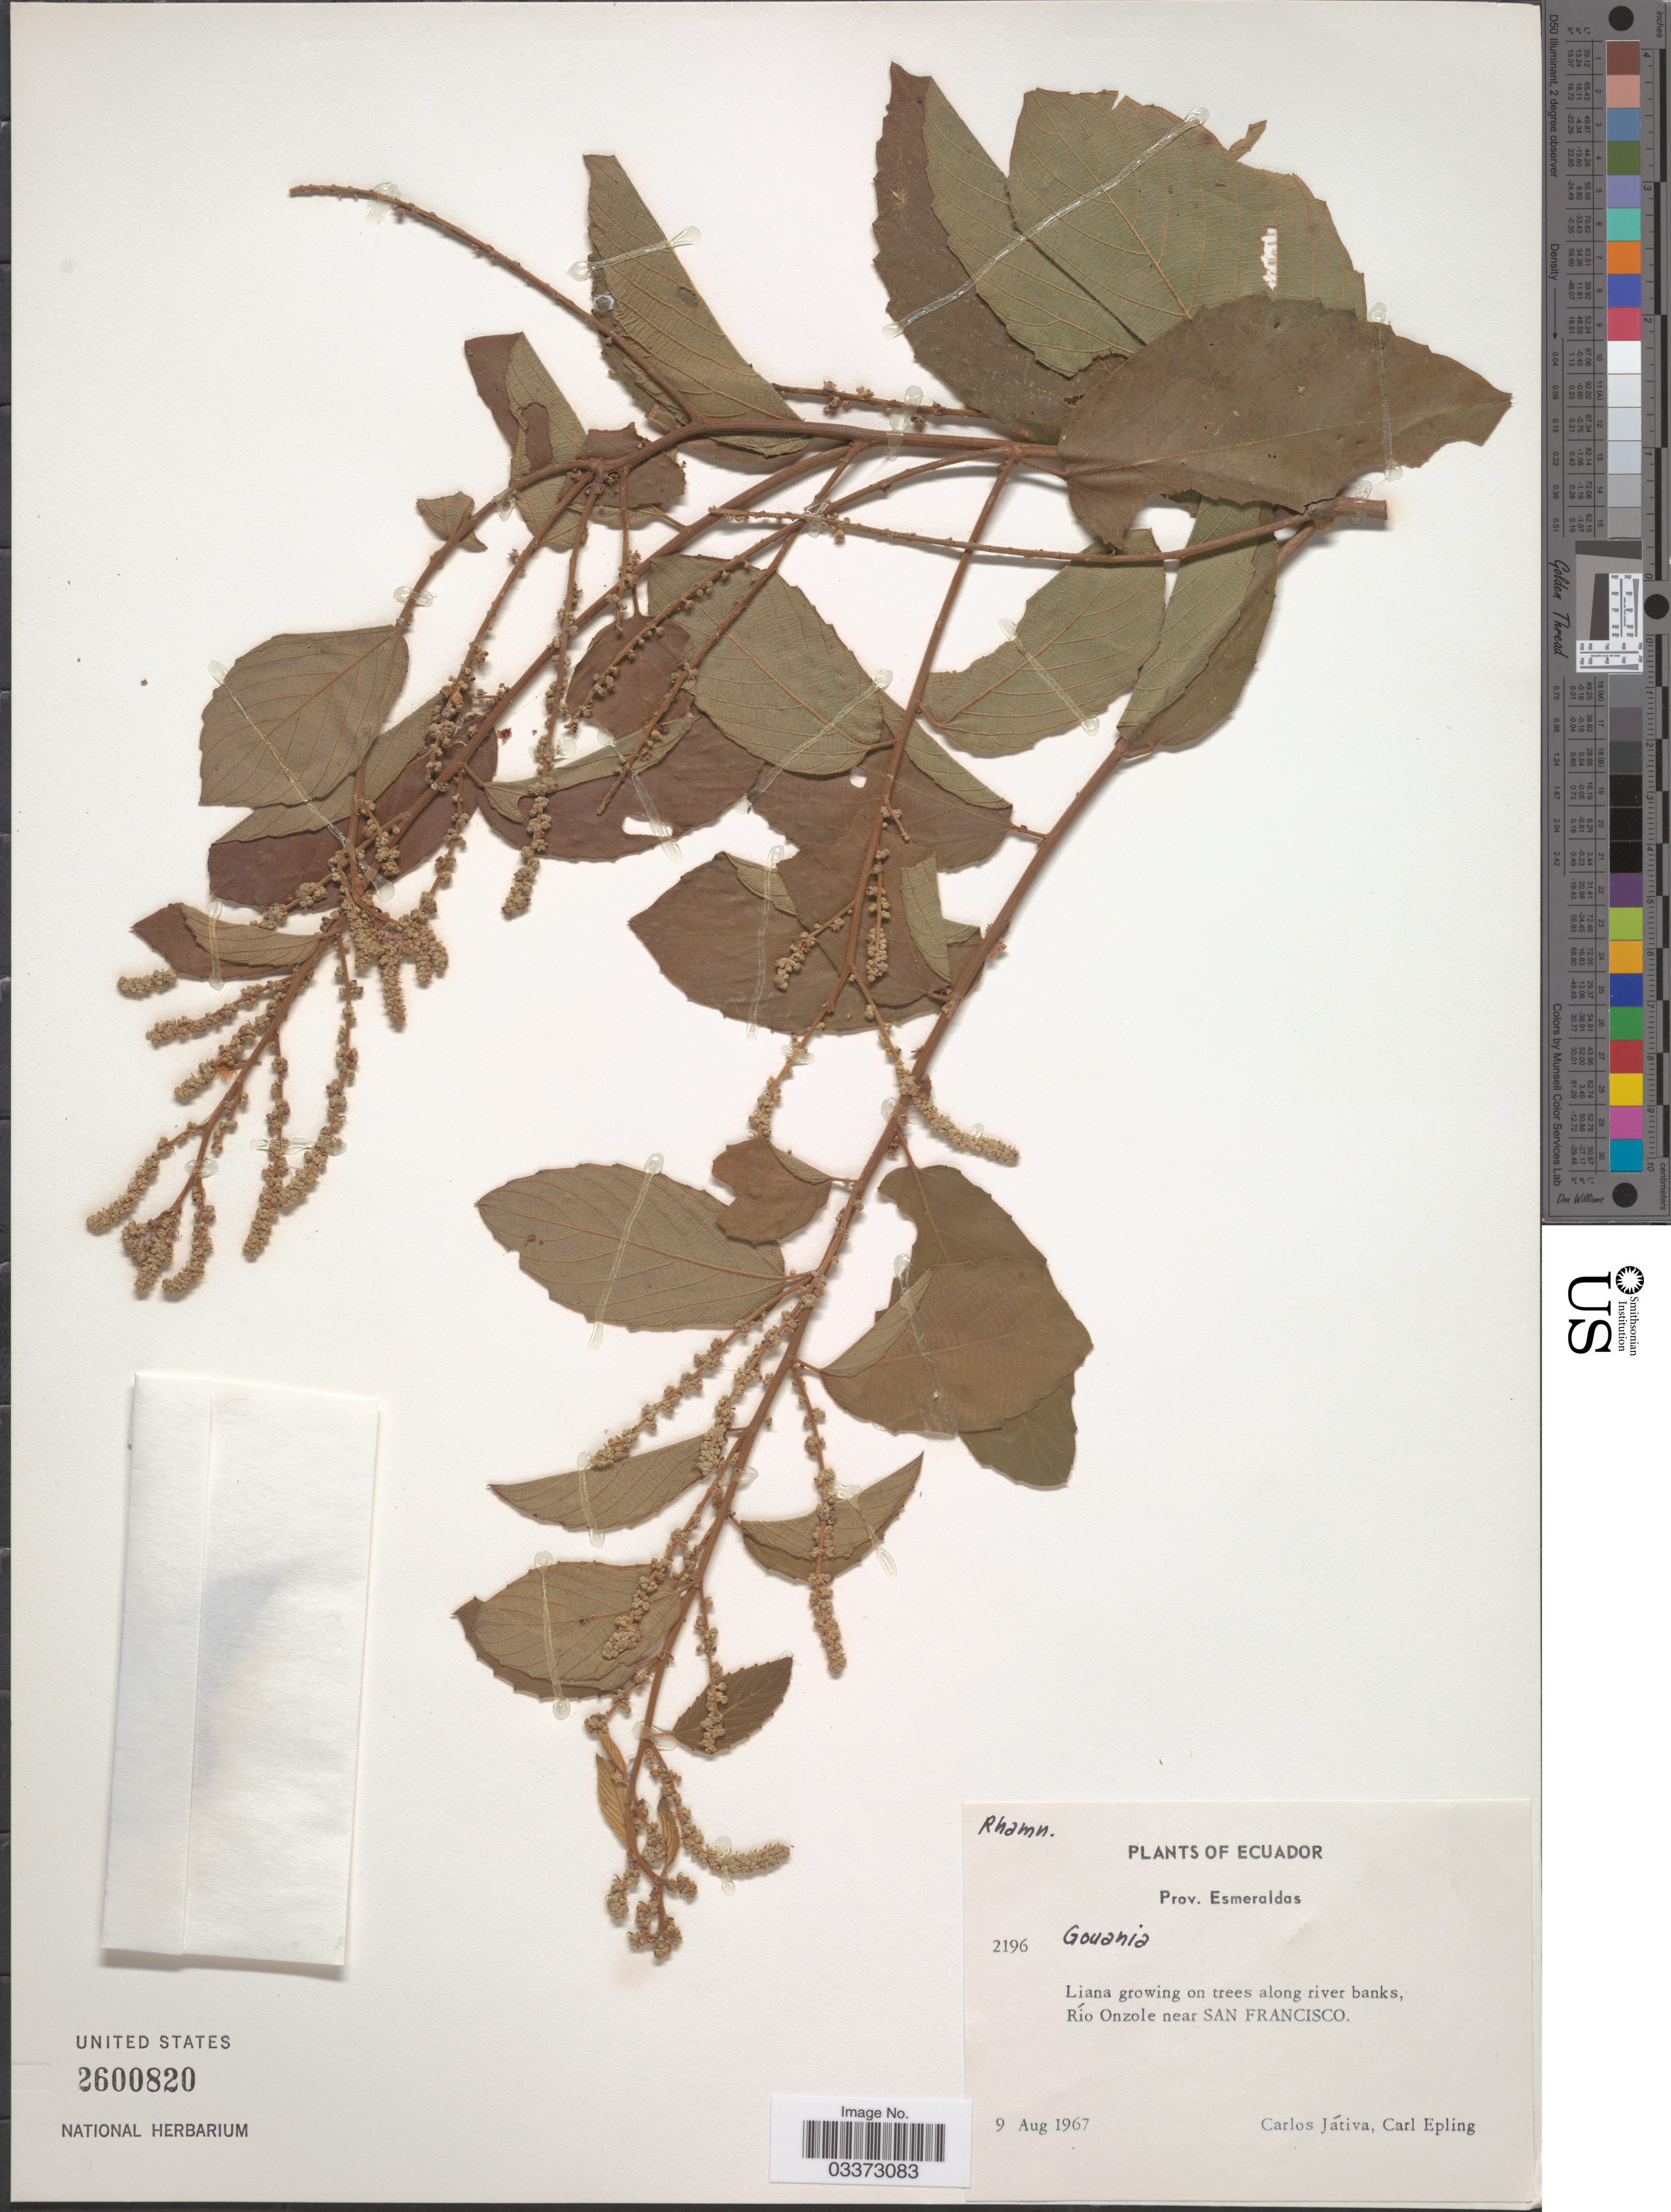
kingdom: Plantae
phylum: Tracheophyta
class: Magnoliopsida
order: Rosales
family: Rhamnaceae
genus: Gouania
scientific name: Gouania sp.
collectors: C. D. Játiva & C. C. Epling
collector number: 2196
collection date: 1967-08-09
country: Ecuador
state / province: Esmeraldas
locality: Río Onzole near San Francisco.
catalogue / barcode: US 2600820